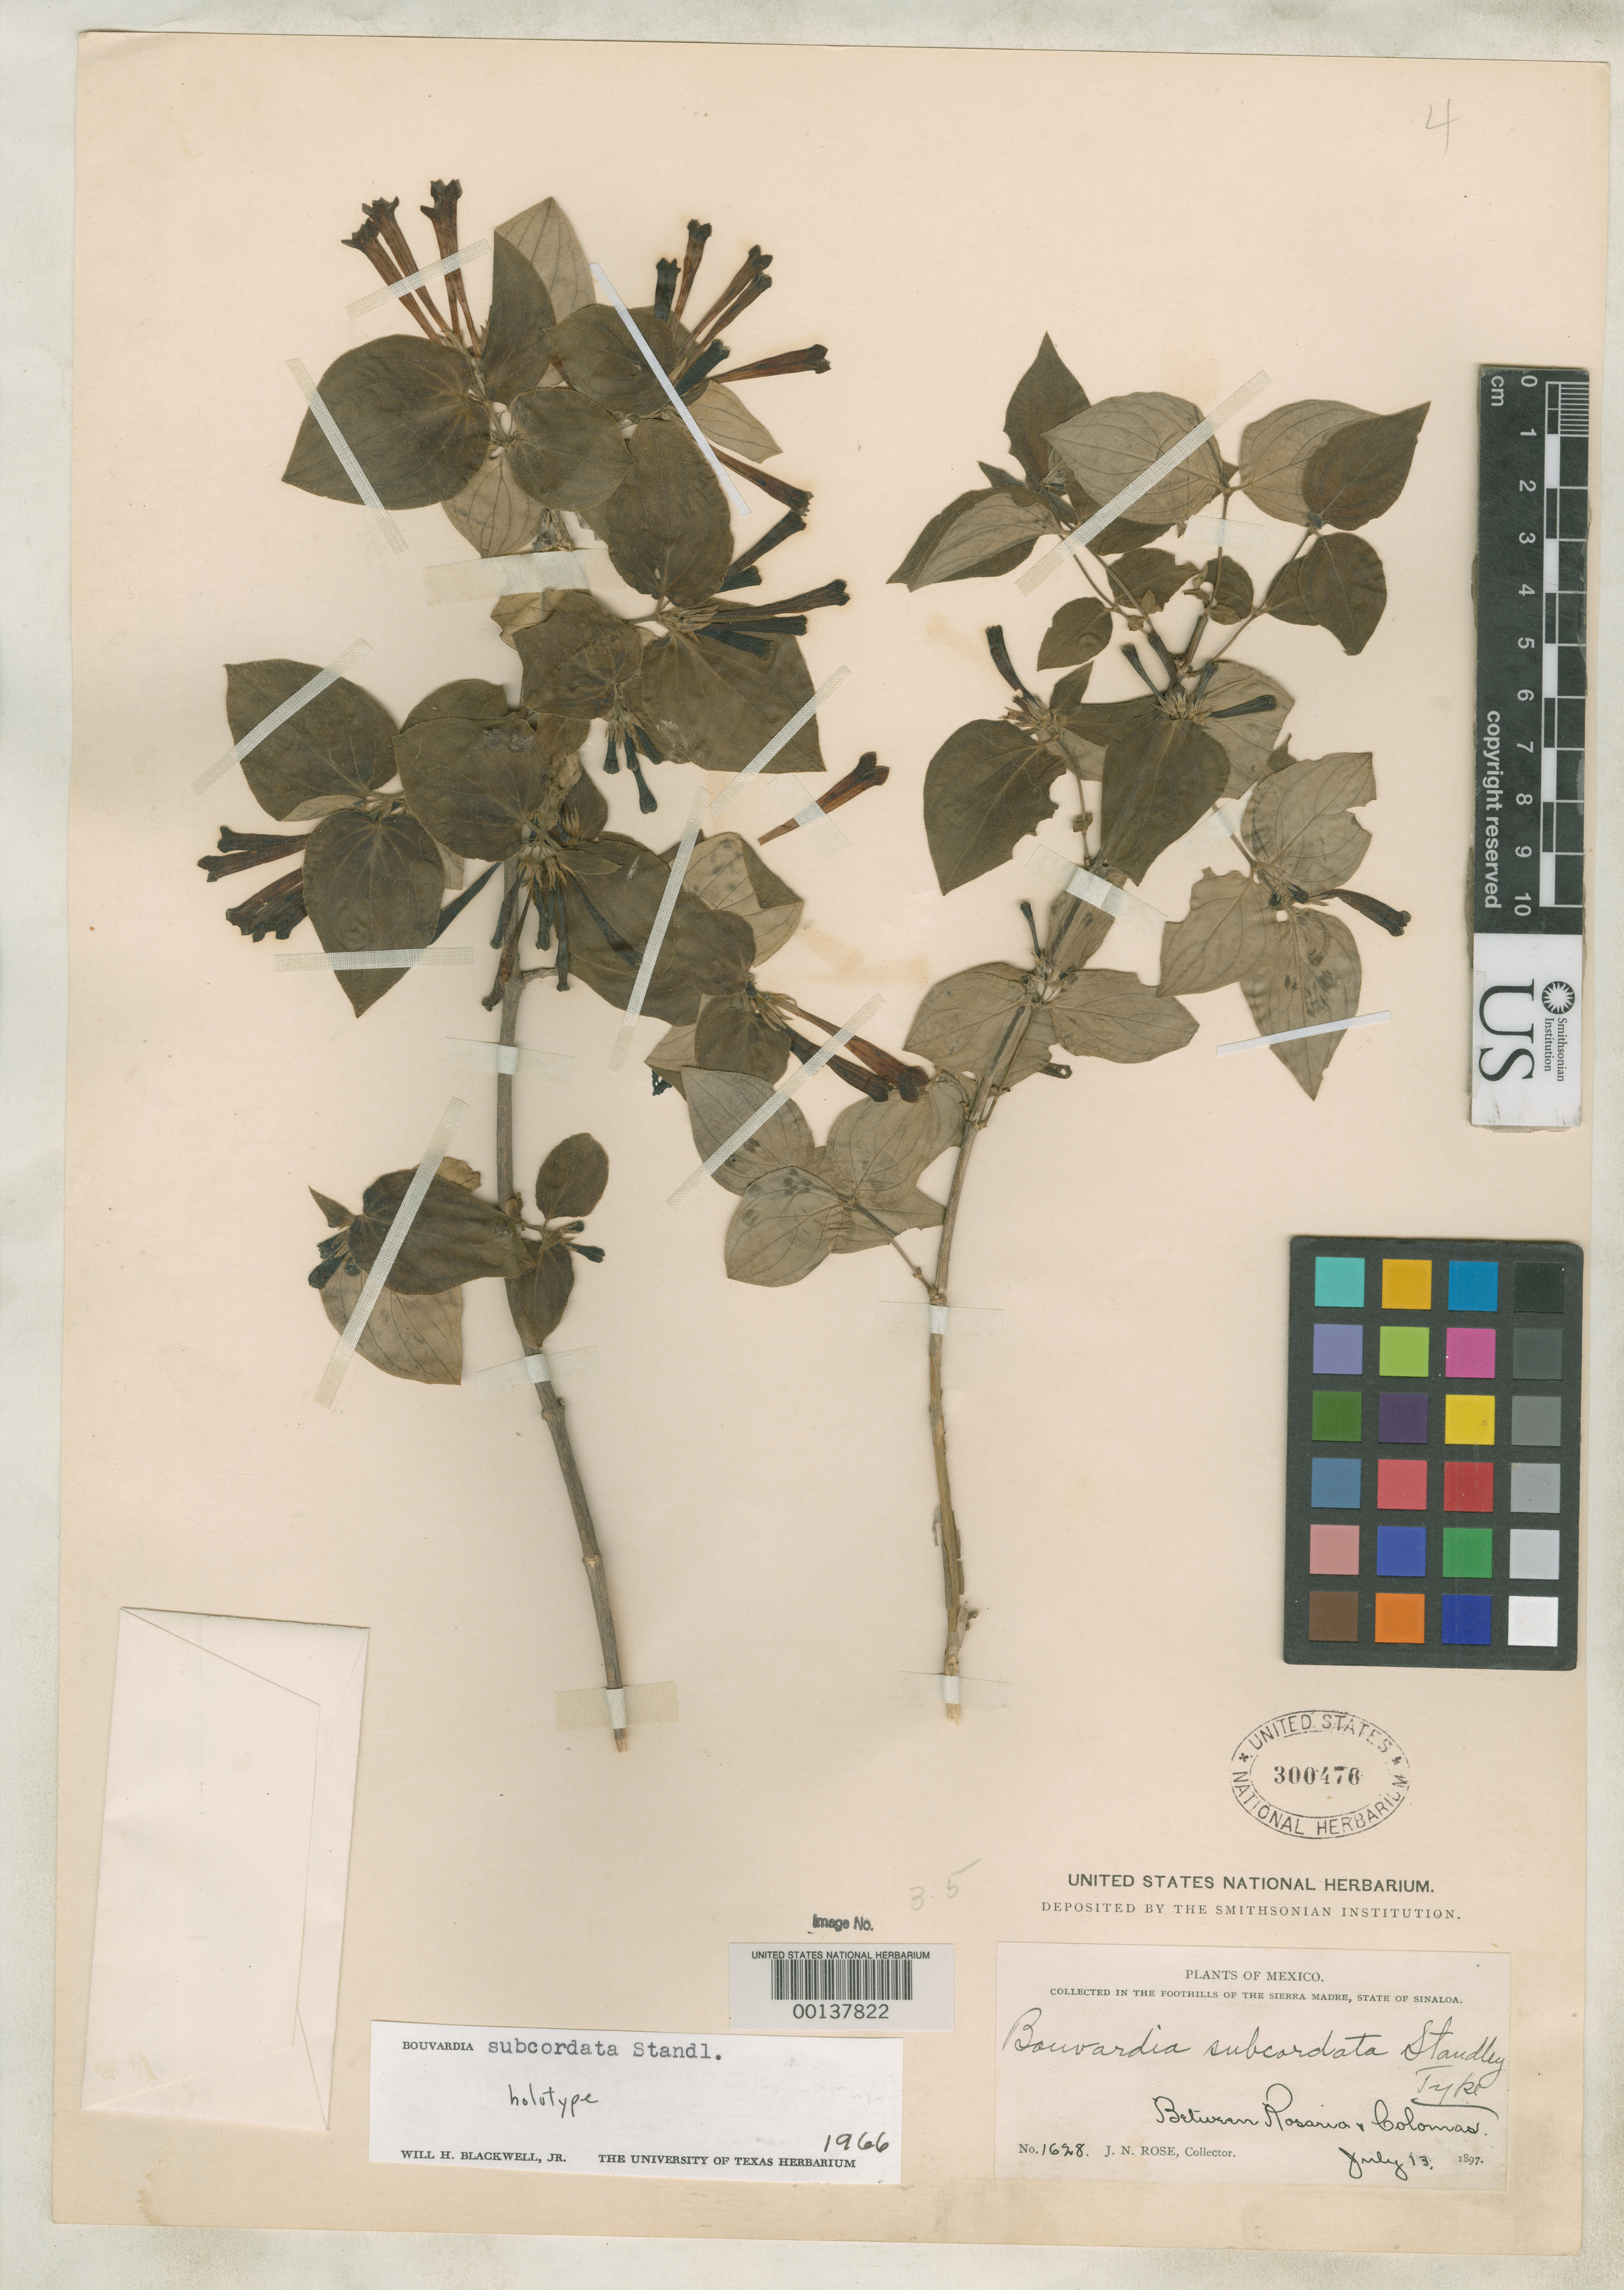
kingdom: Plantae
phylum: Tracheophyta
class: Magnoliopsida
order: Gentianales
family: Rubiaceae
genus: Bouvardia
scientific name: Bouvardia subcordata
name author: Standl.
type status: Holotype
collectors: J. N. Rose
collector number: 1628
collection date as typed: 13 Jul 1897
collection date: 1897-07-13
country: Mexico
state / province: Sinaloa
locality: Between Rosario and Colomas.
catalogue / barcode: US 300476